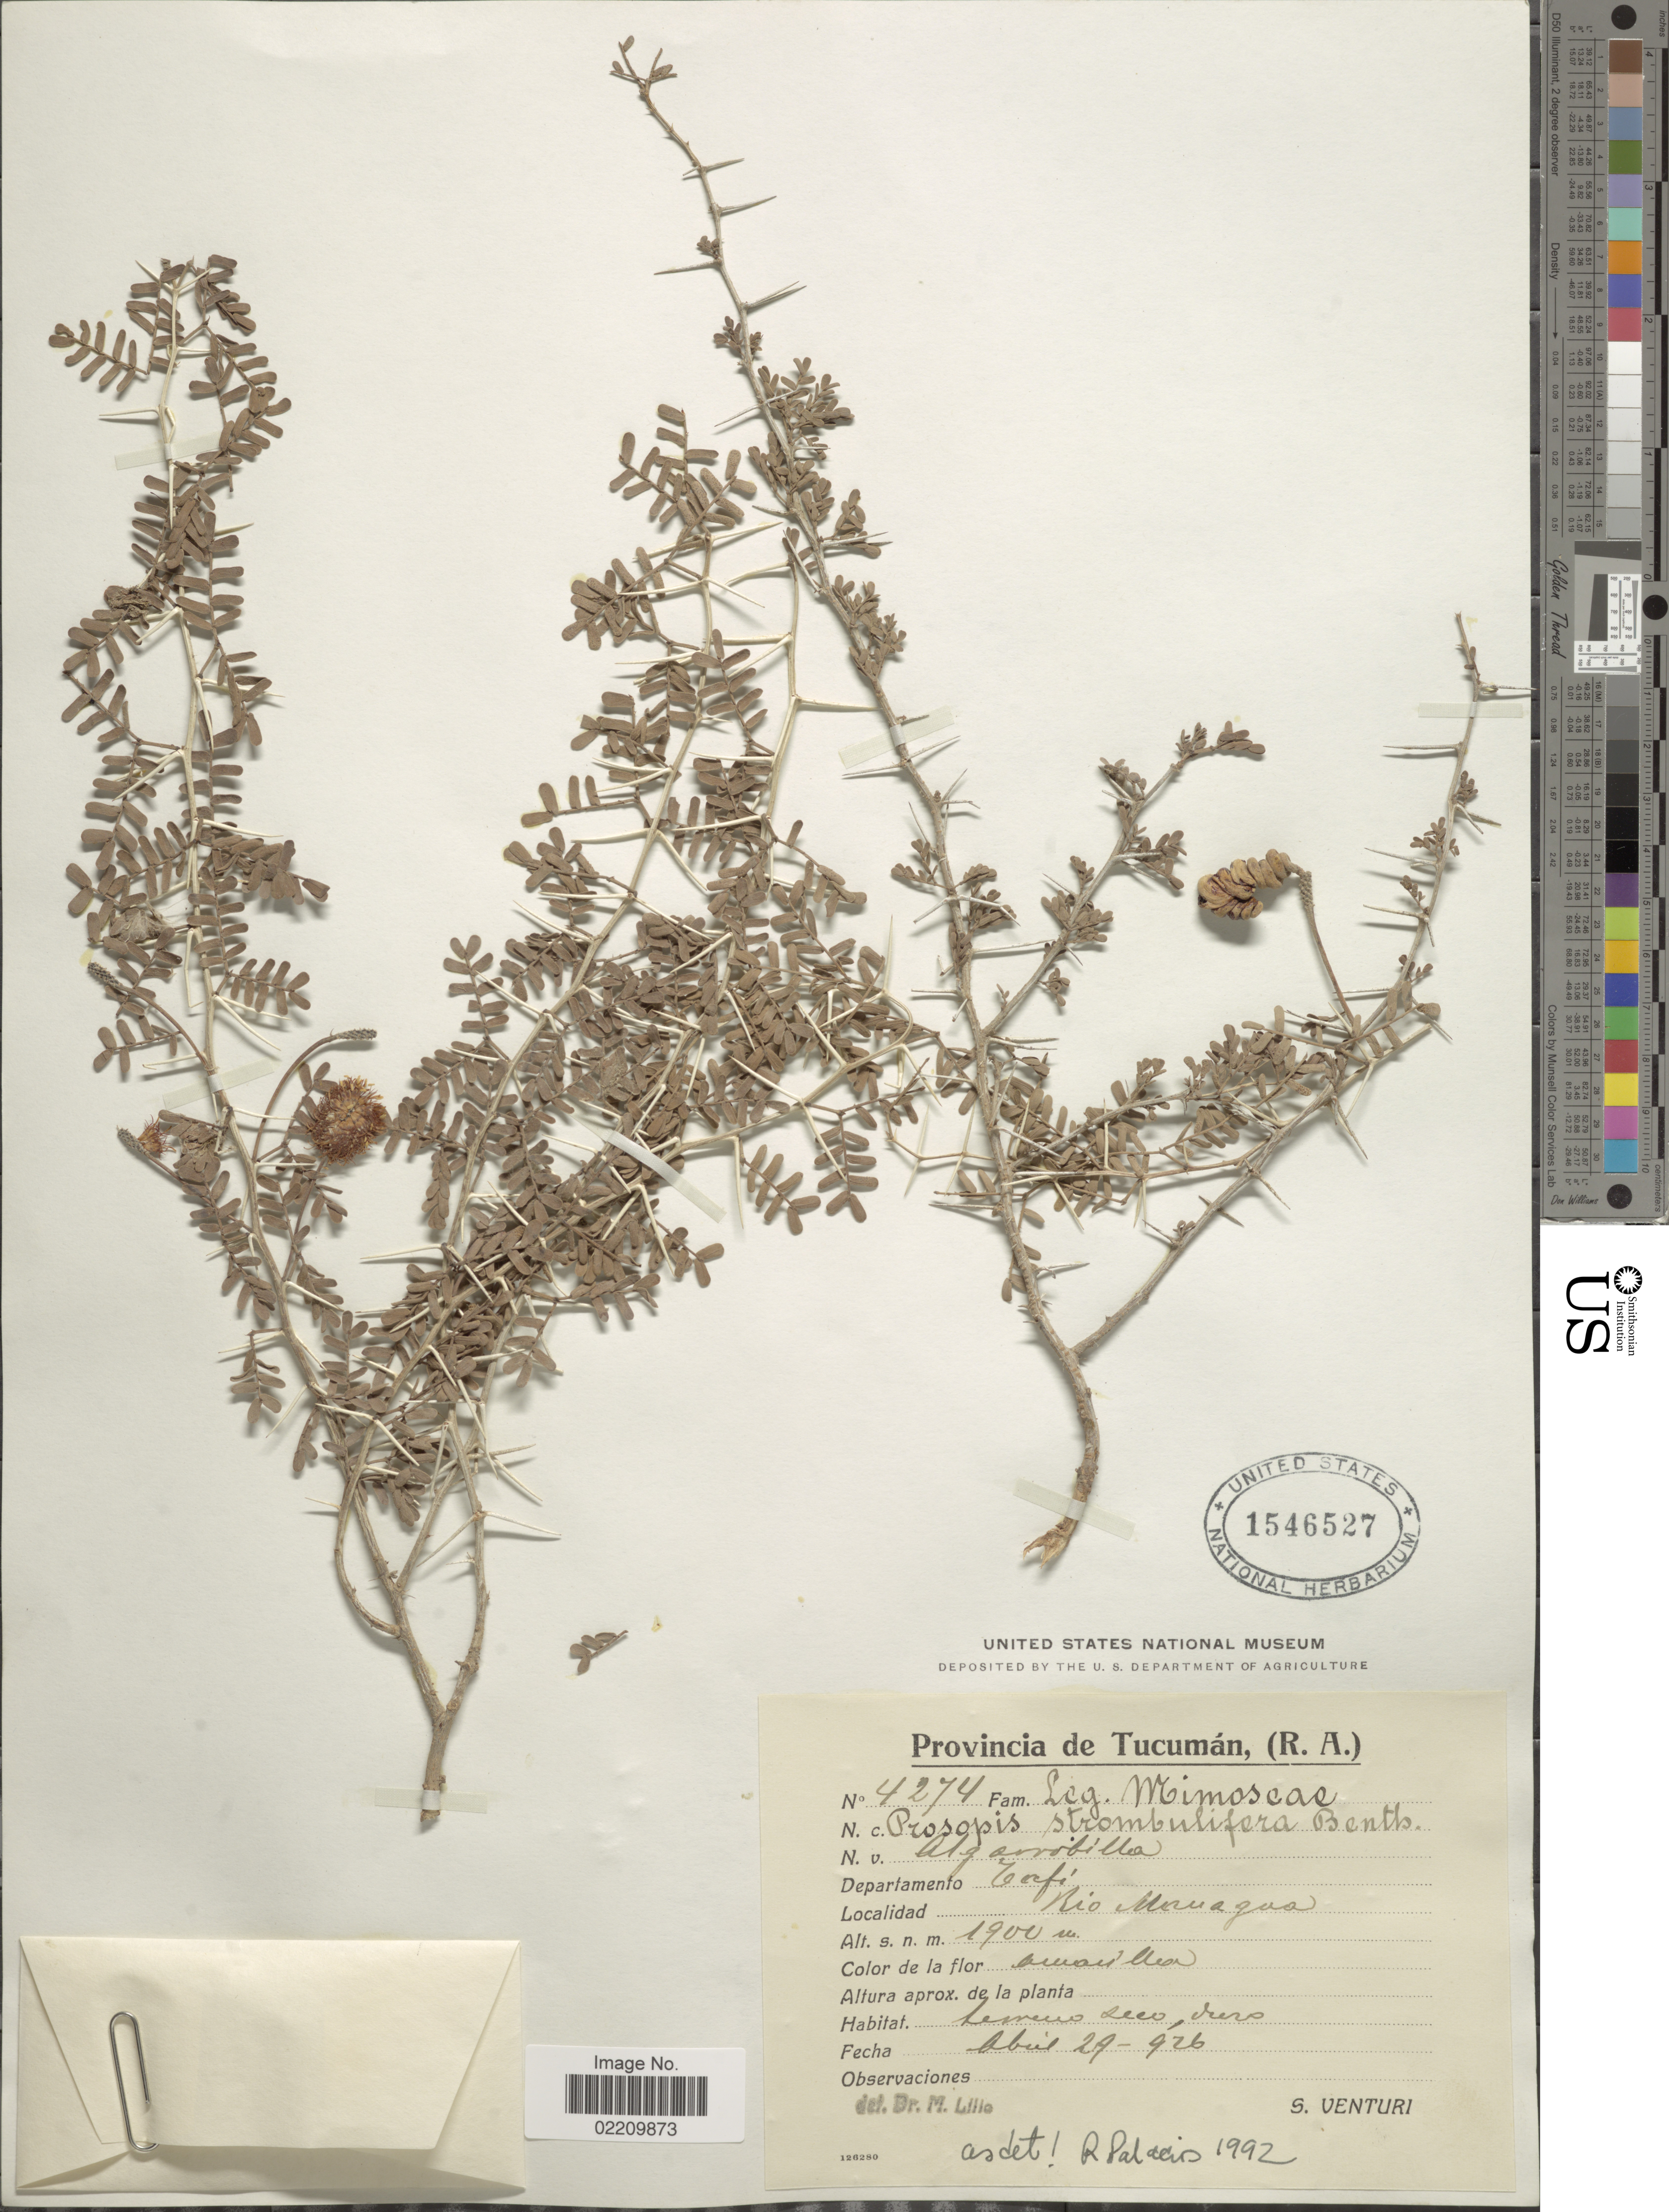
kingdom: Plantae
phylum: Tracheophyta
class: Magnoliopsida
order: Fabales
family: Fabaceae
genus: Strombocarpa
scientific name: Strombocarpa strombulifera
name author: (Lam.) A. Gray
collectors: S. Venturi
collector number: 4274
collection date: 1926-04-29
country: Argentina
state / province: Tucuman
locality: Departamento Tafi, Rio Managua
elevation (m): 1900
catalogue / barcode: US 1546527